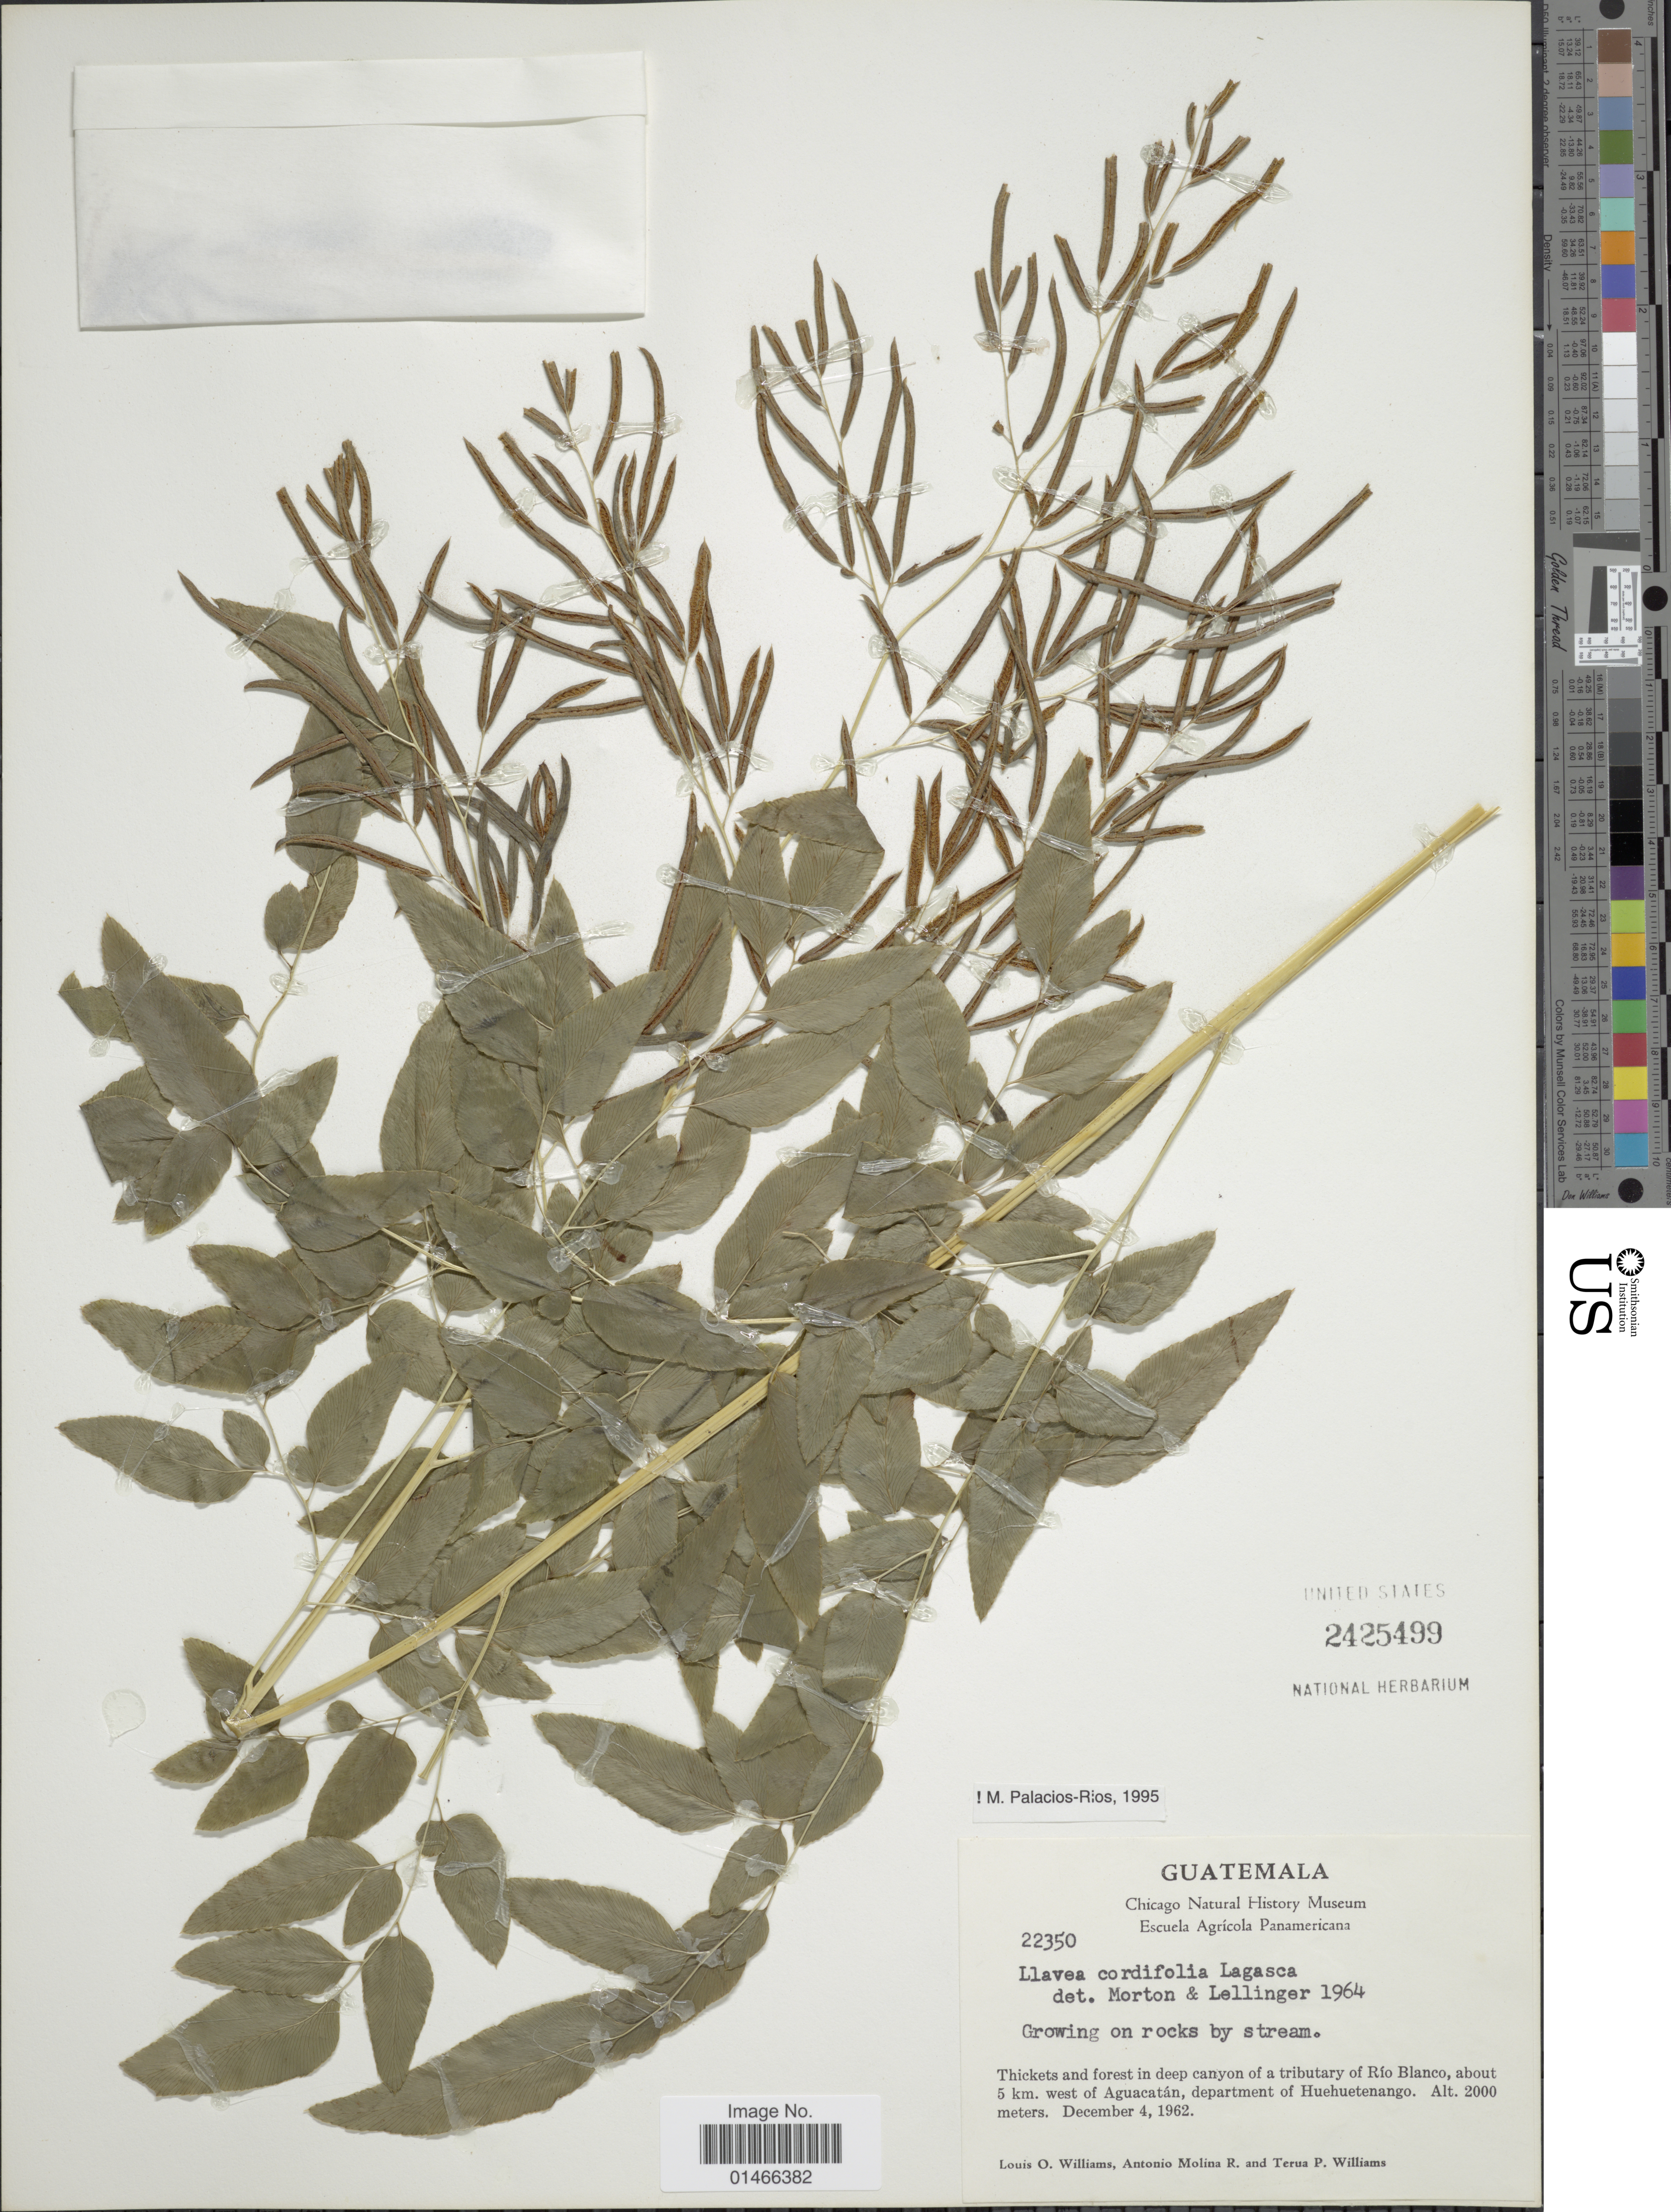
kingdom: Plantae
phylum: Tracheophyta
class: Polypodiopsida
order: Polypodiales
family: Pteridaceae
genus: Llavea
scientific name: Llavea cordifolia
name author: Lag.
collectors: L. O. Williams, A. Molina R. & T. P. Williams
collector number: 22350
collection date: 1962-12-04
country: Guatemala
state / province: Huehuetenango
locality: Tributary of Rio Blanco, about 5 km. west of Aguacatan, department of Huehuetango.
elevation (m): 2000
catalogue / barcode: US 2425499